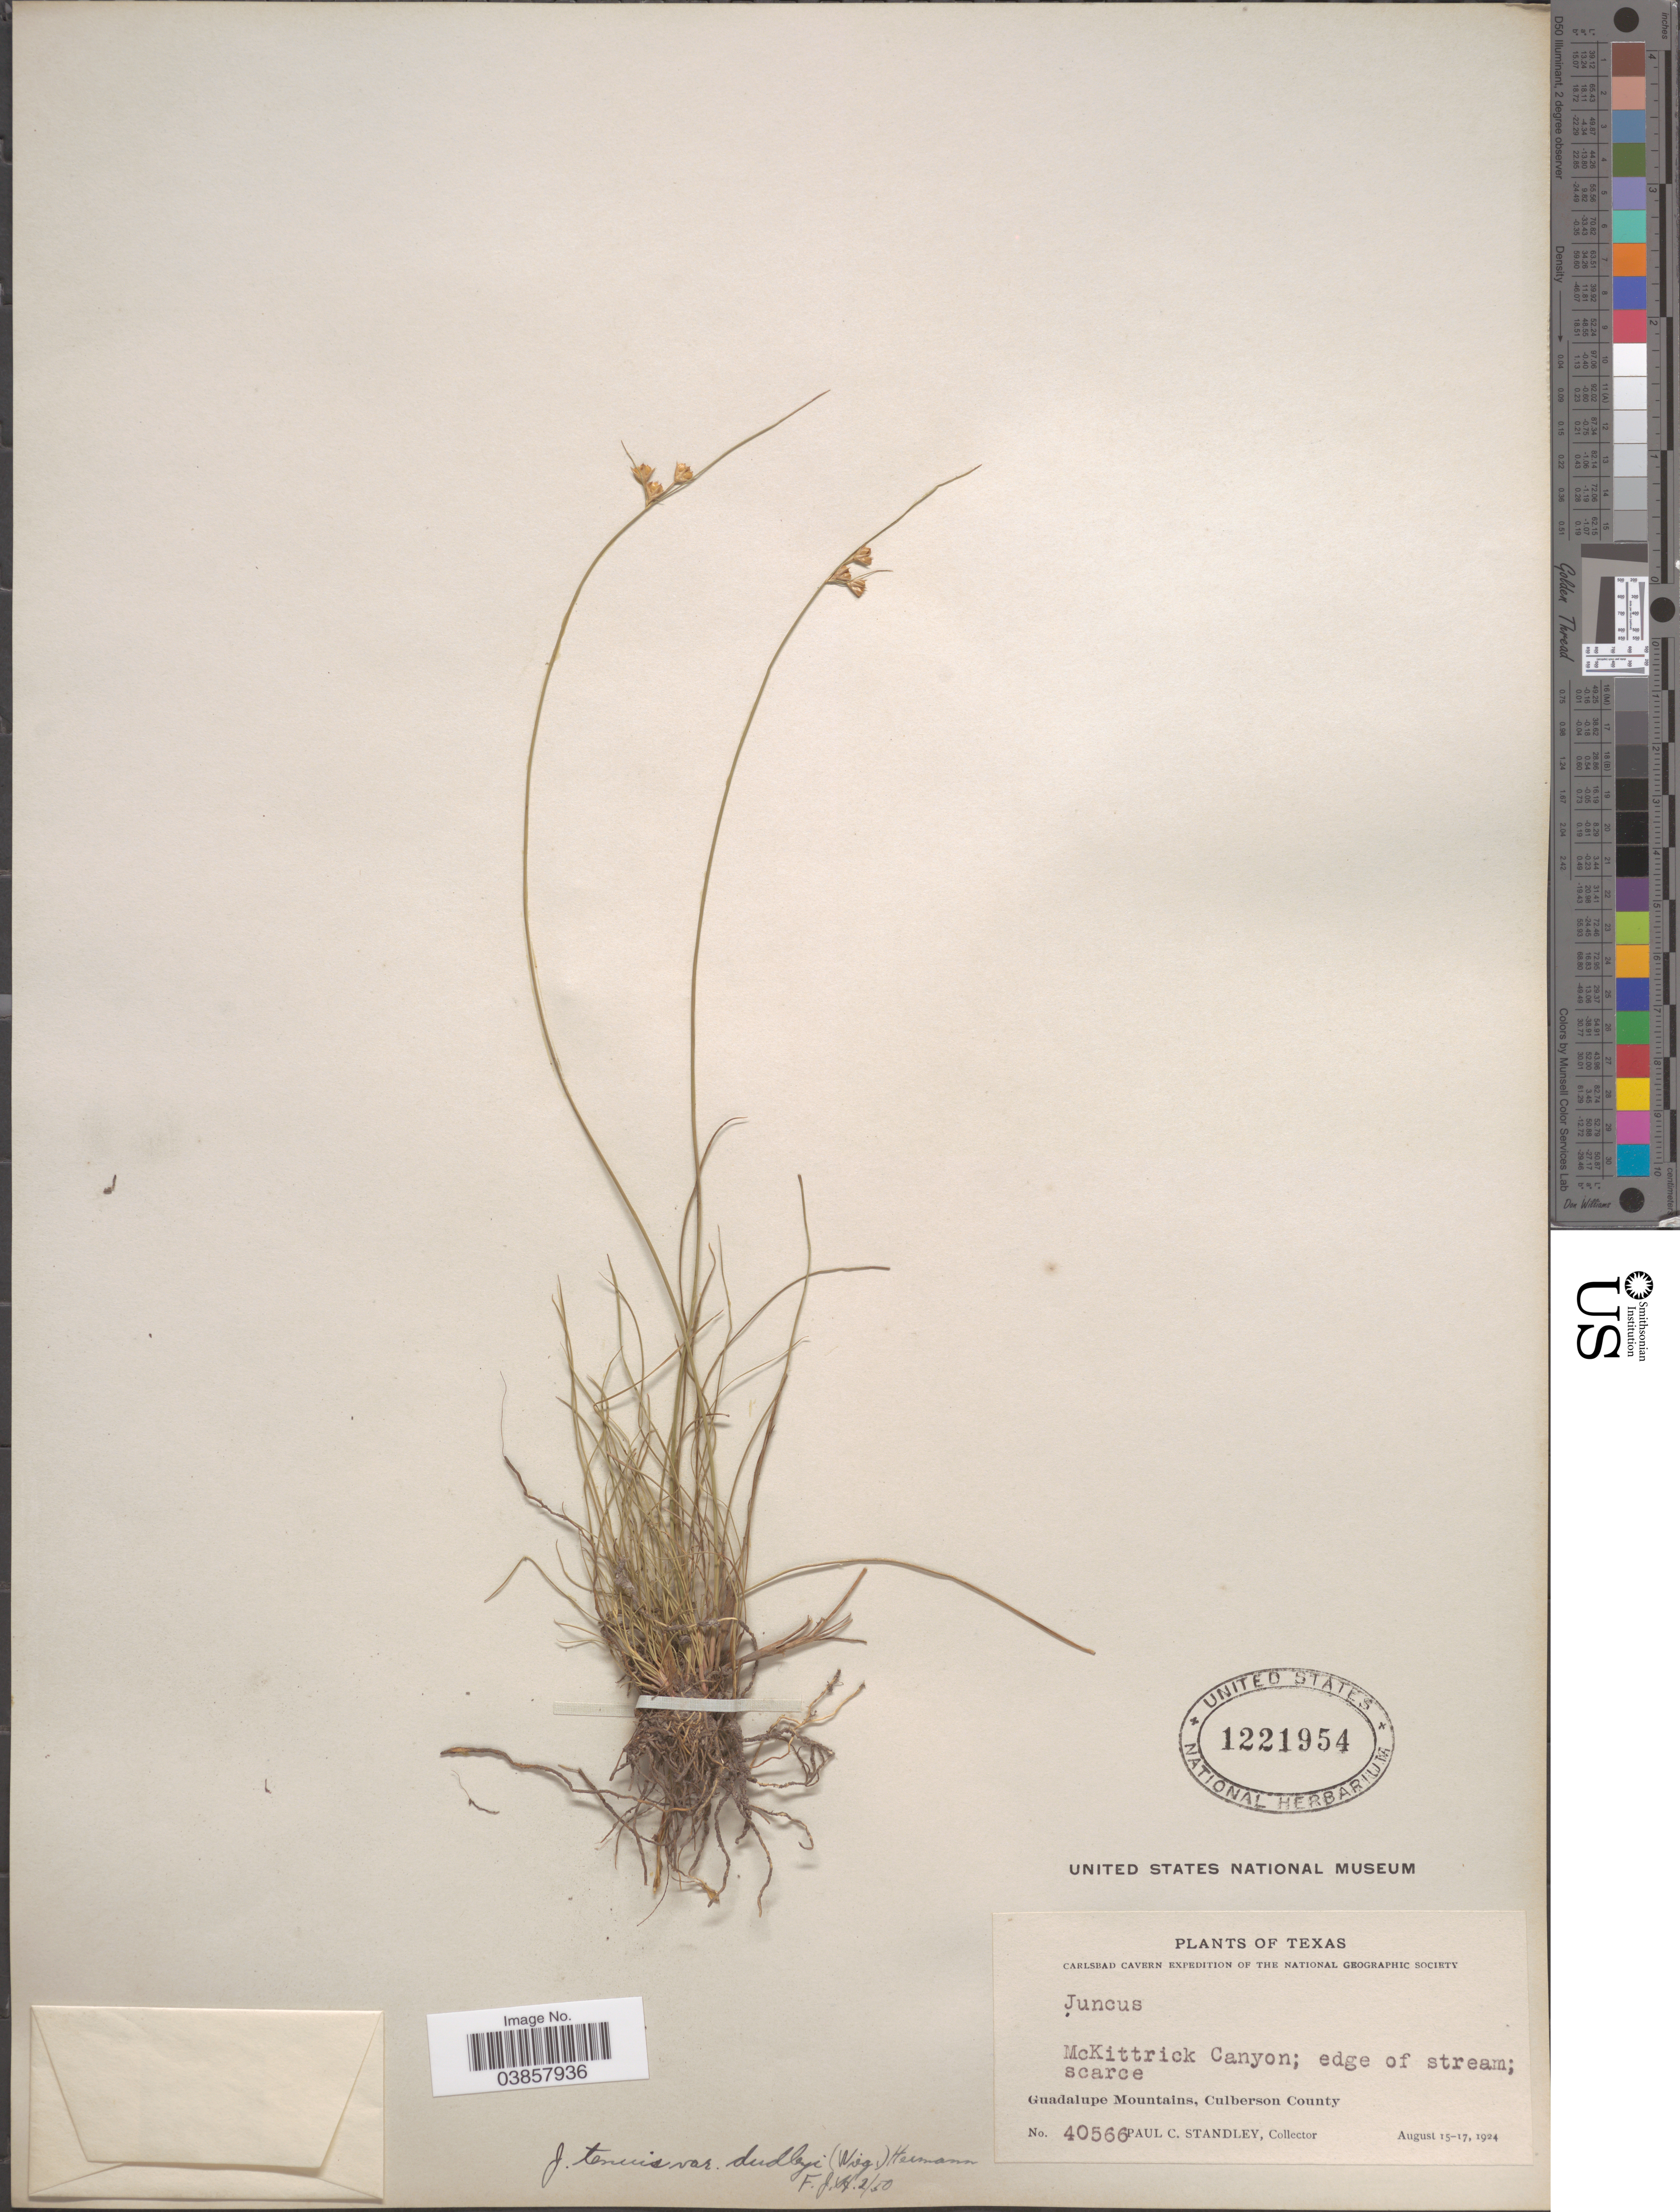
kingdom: Plantae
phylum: Tracheophyta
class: Liliopsida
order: Poales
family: Juncaceae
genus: Juncus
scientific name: Juncus tenuis var. dudleyi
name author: (Wiegand) F.J. Herm.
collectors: P. C. Standley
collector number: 40566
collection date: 1924-08-15/1924-08-17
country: United States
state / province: Texas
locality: McKittrick Canyon. Guadalupe Mountains, Culberson County.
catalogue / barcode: US 1221954